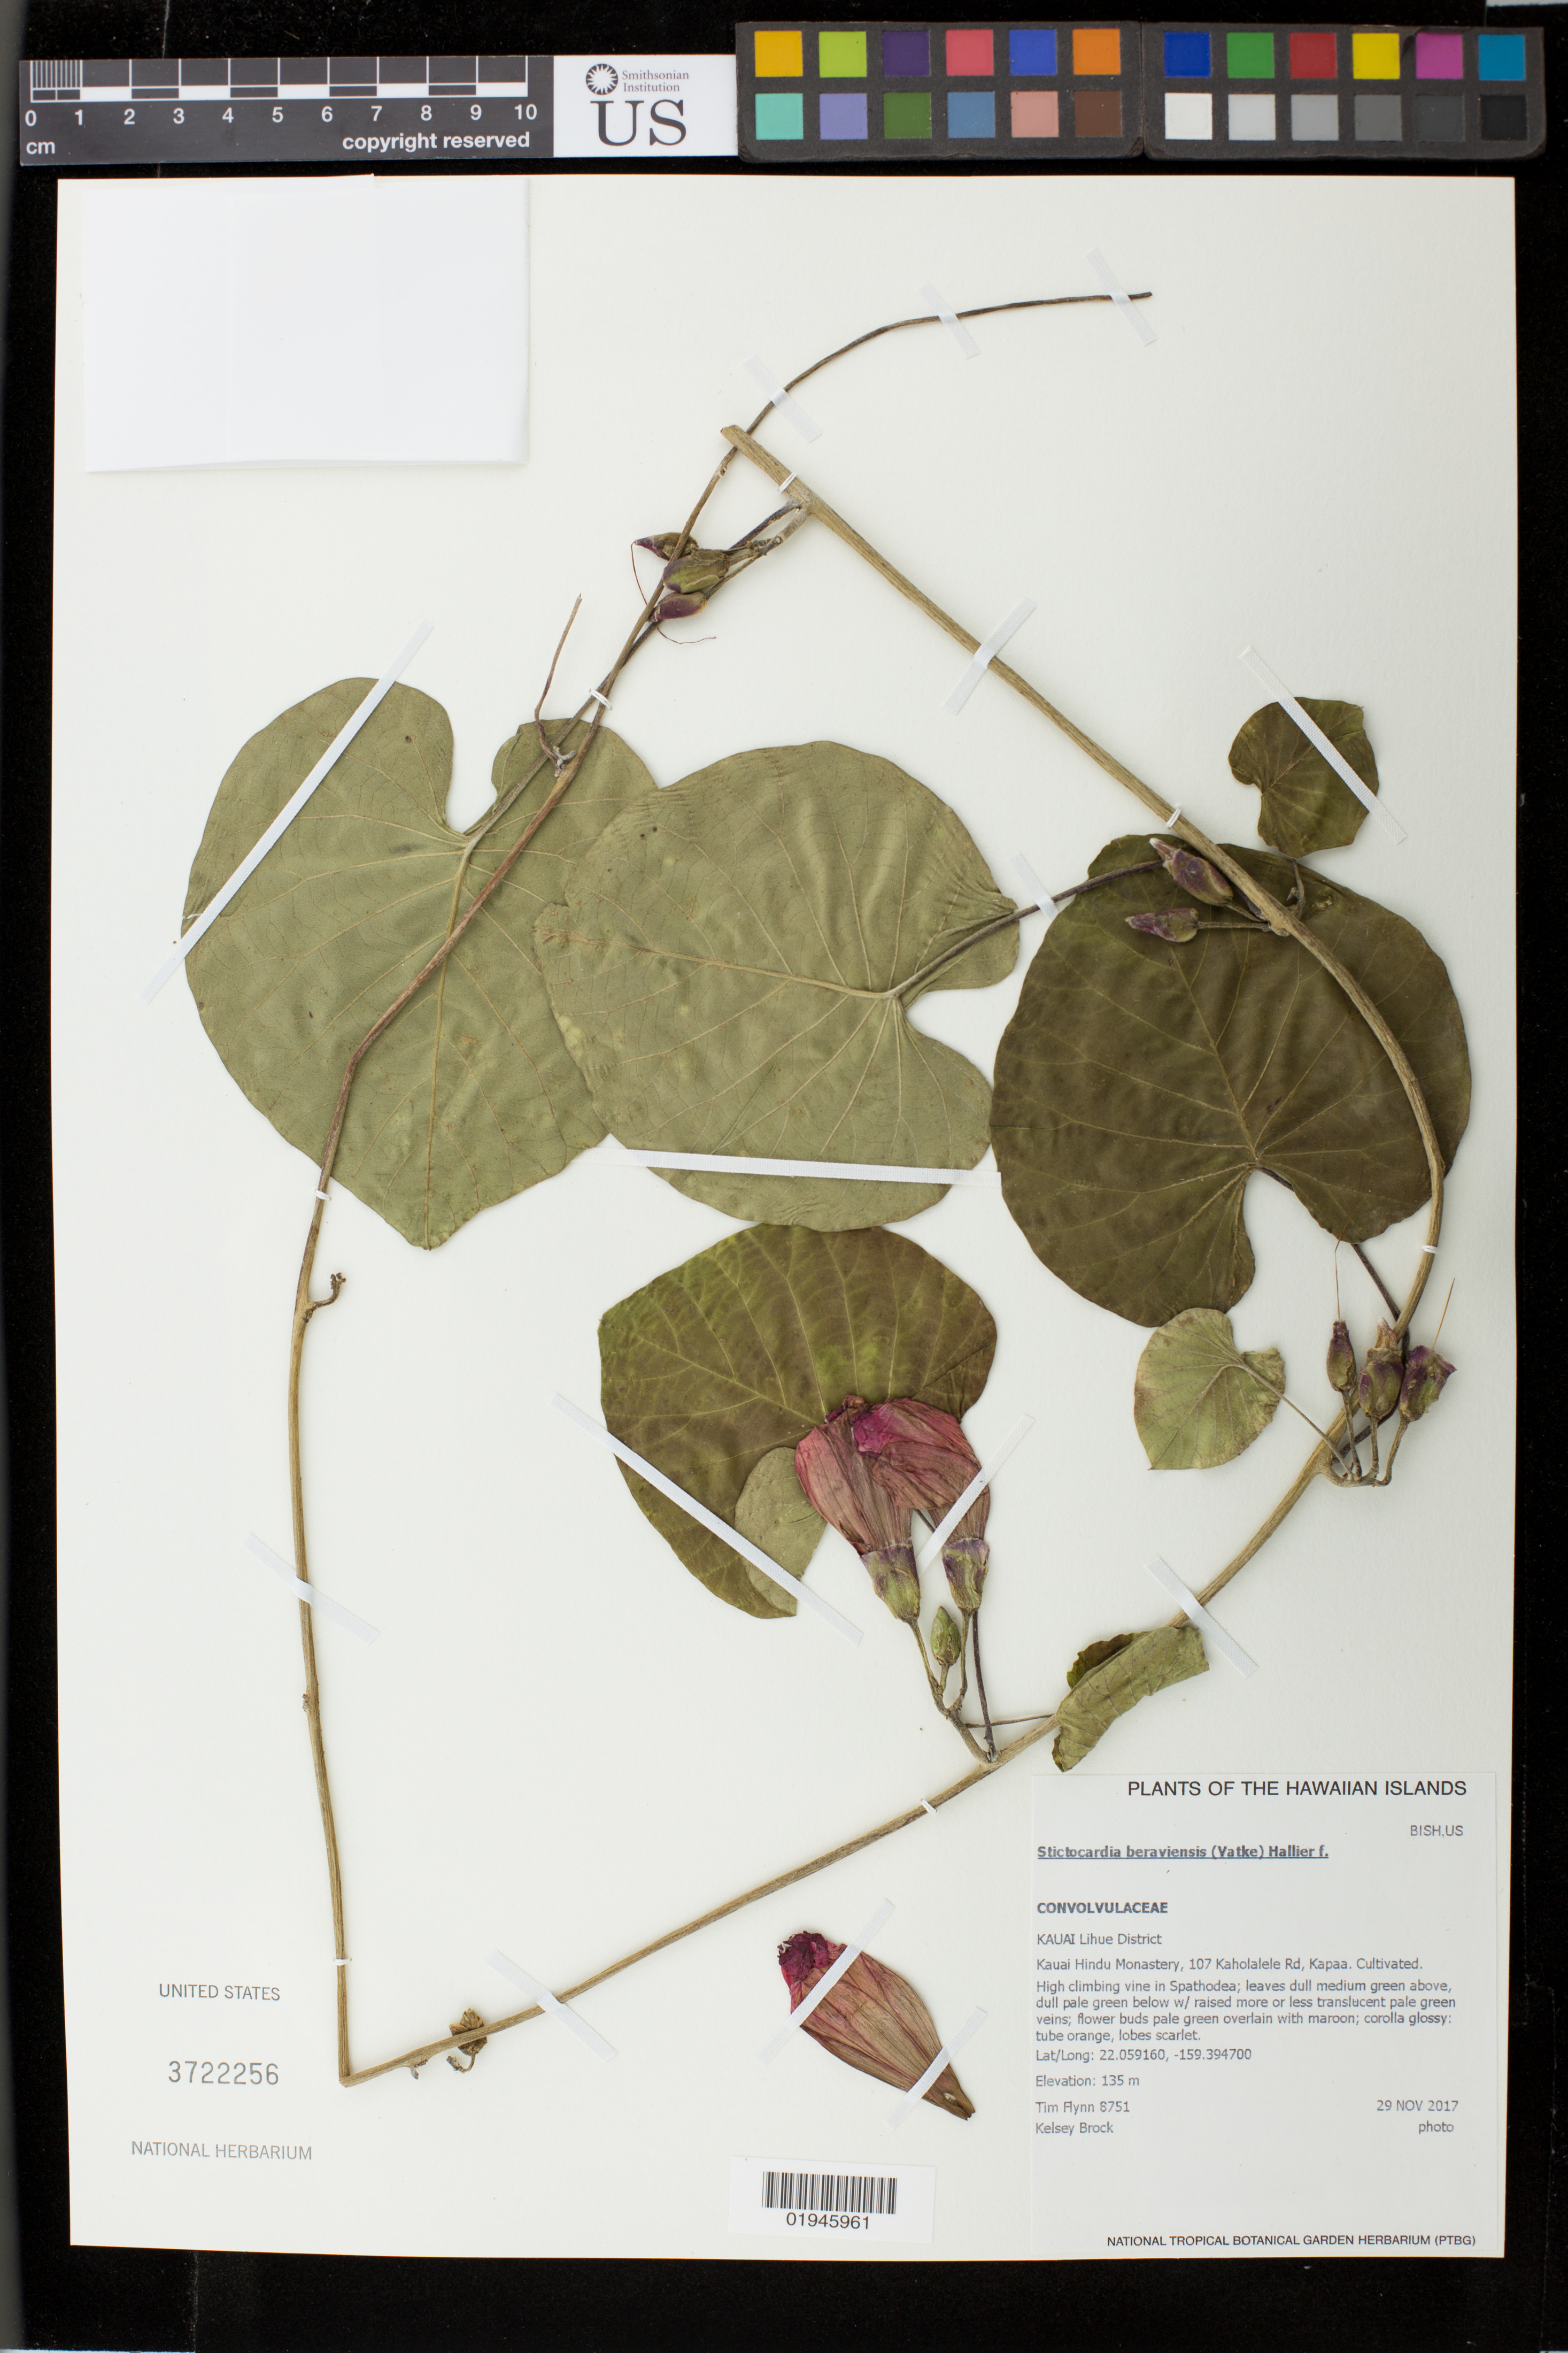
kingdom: Plantae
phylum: Tracheophyta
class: Magnoliopsida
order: Solanales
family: Convolvulaceae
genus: Stictocardia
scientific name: Stictocardia beraviensis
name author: (Vatke) Hallier f.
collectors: T. W. Flynn & K. Brock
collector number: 8751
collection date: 2017-11-29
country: United States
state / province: Hawaii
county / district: Kauai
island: Kaua'i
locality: Lihue District, Kauai Hindu Monastery, 107 Kaholalele Rd., Kapaa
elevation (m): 135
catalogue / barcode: US 3722256